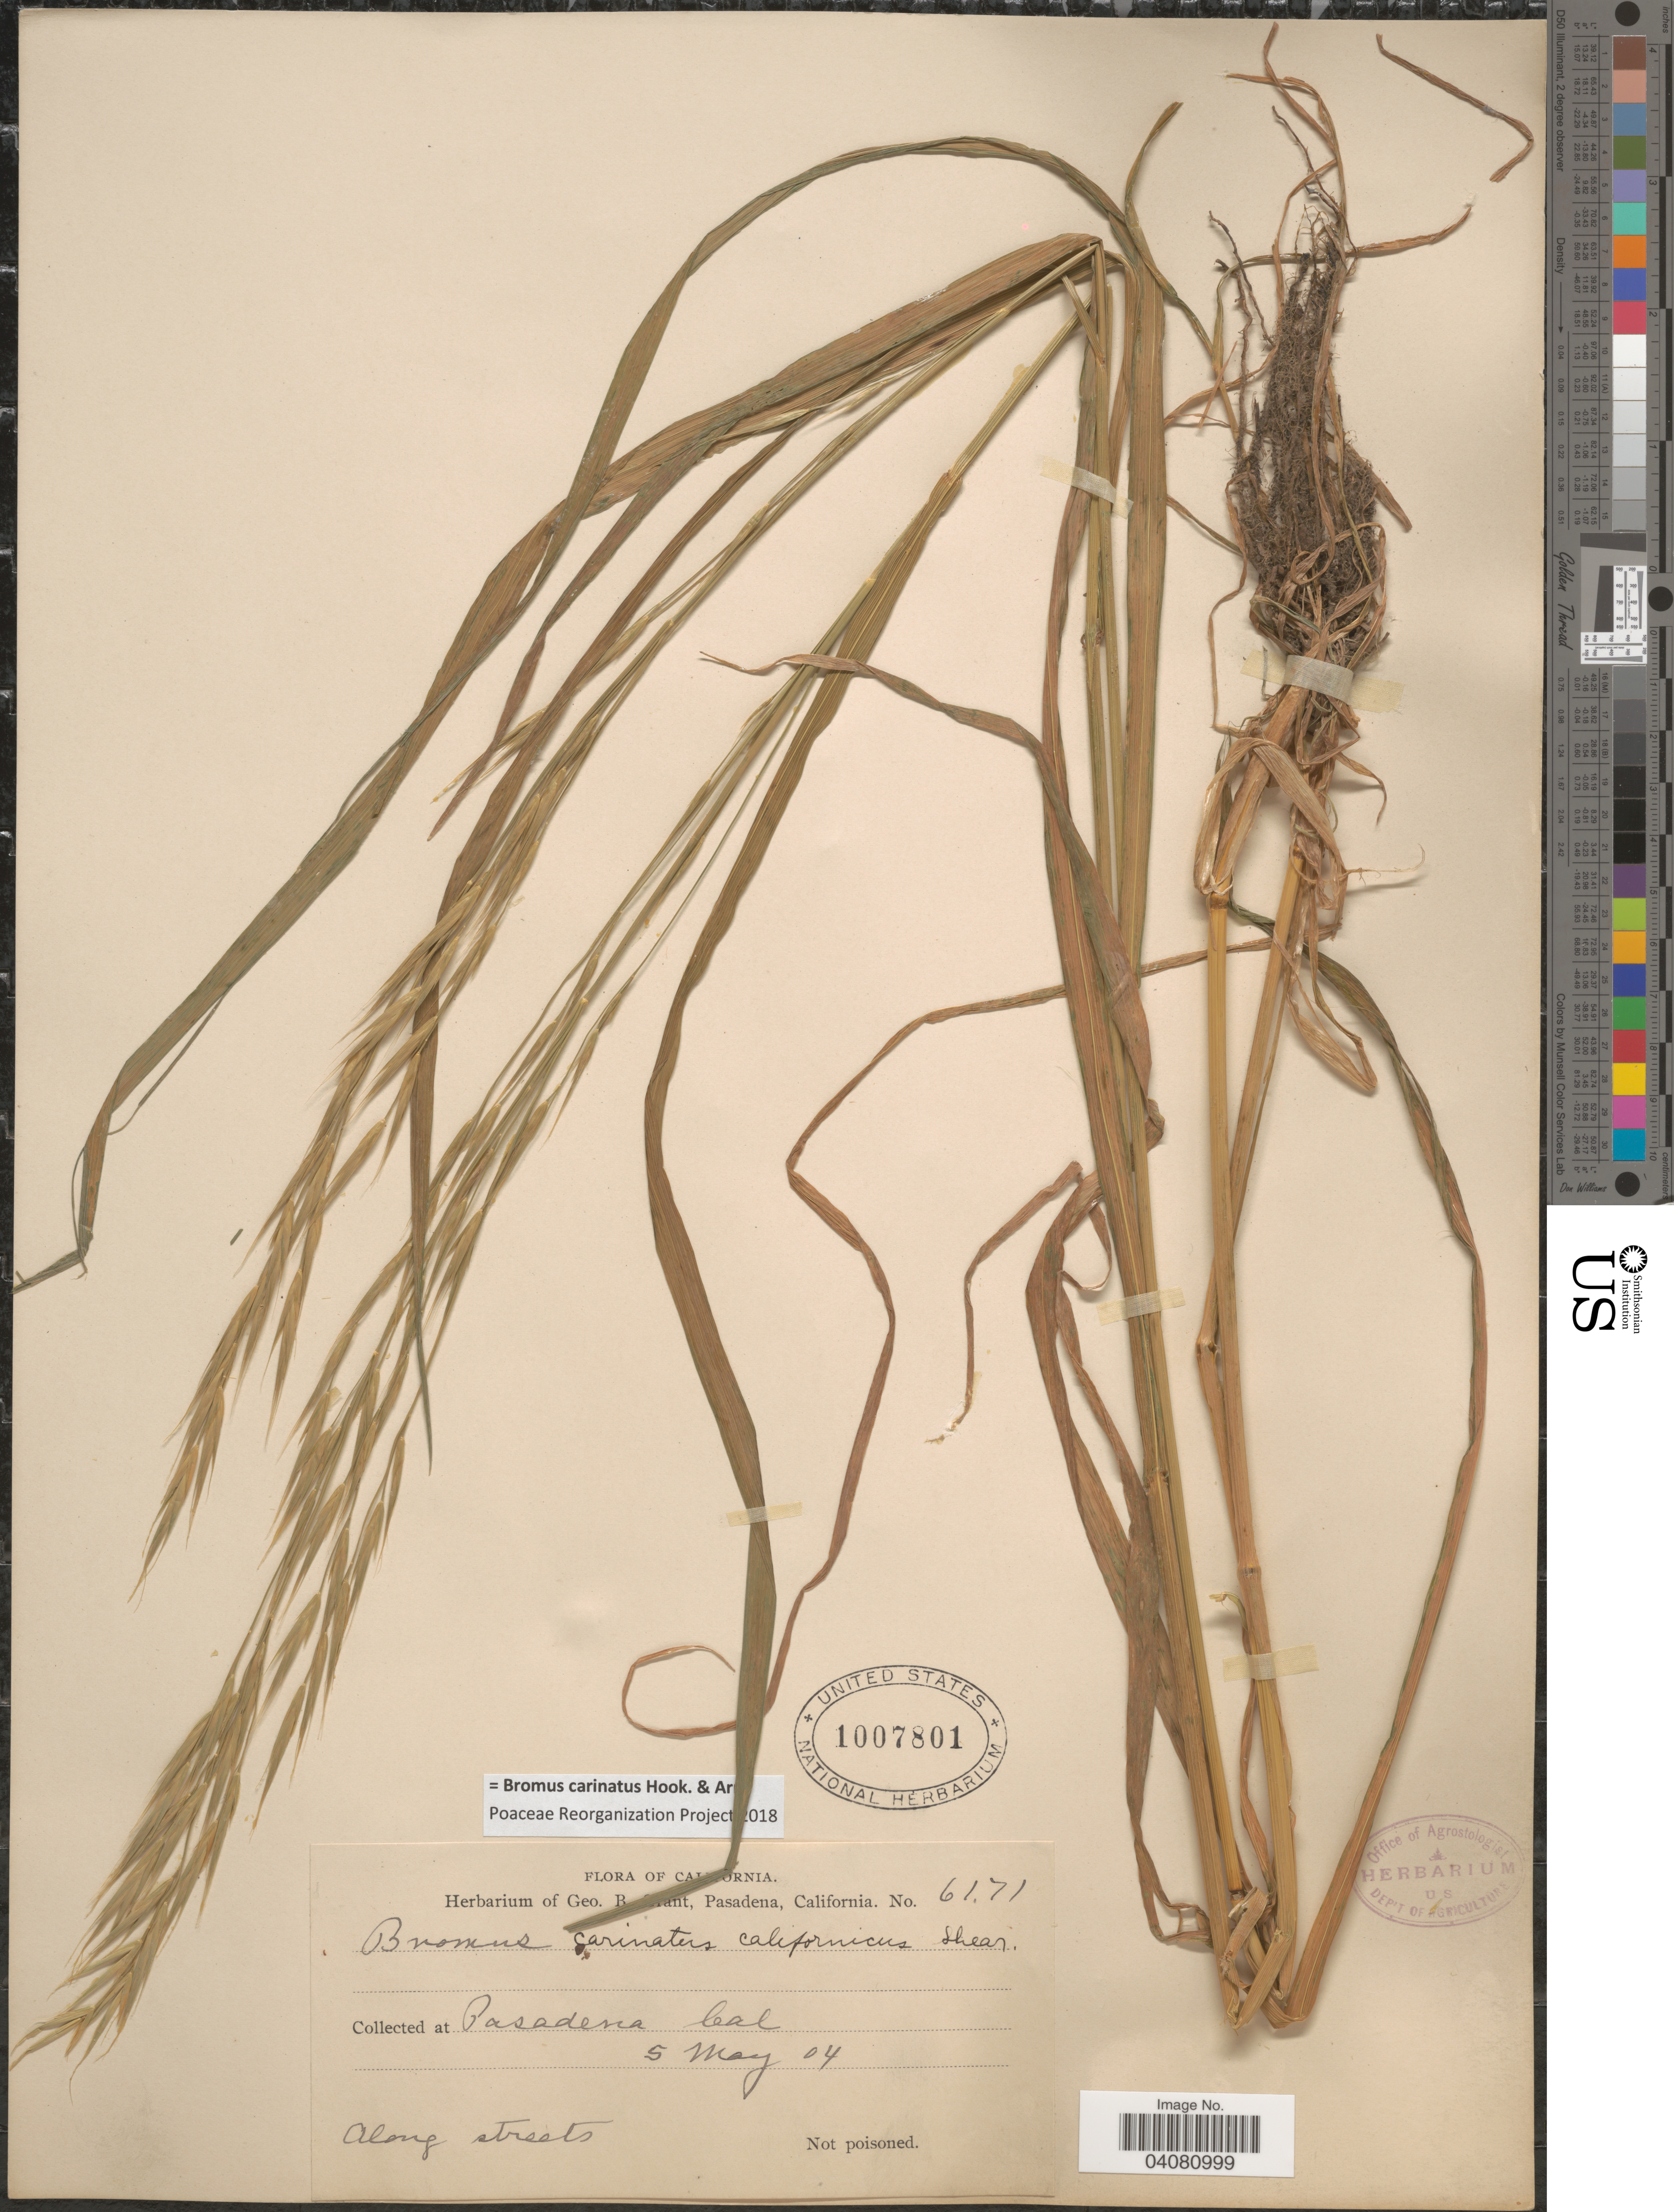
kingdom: Plantae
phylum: Tracheophyta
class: Liliopsida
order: Poales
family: Poaceae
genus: Bromus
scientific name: Bromus carinatus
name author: Hook. & Arn.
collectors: ex herb. Geo. B. Grant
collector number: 6171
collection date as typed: Transcribed d/m/y: 5/5/4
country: United States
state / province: California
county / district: Los Angeles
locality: Pasadena. Along streets.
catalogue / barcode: US 1007801